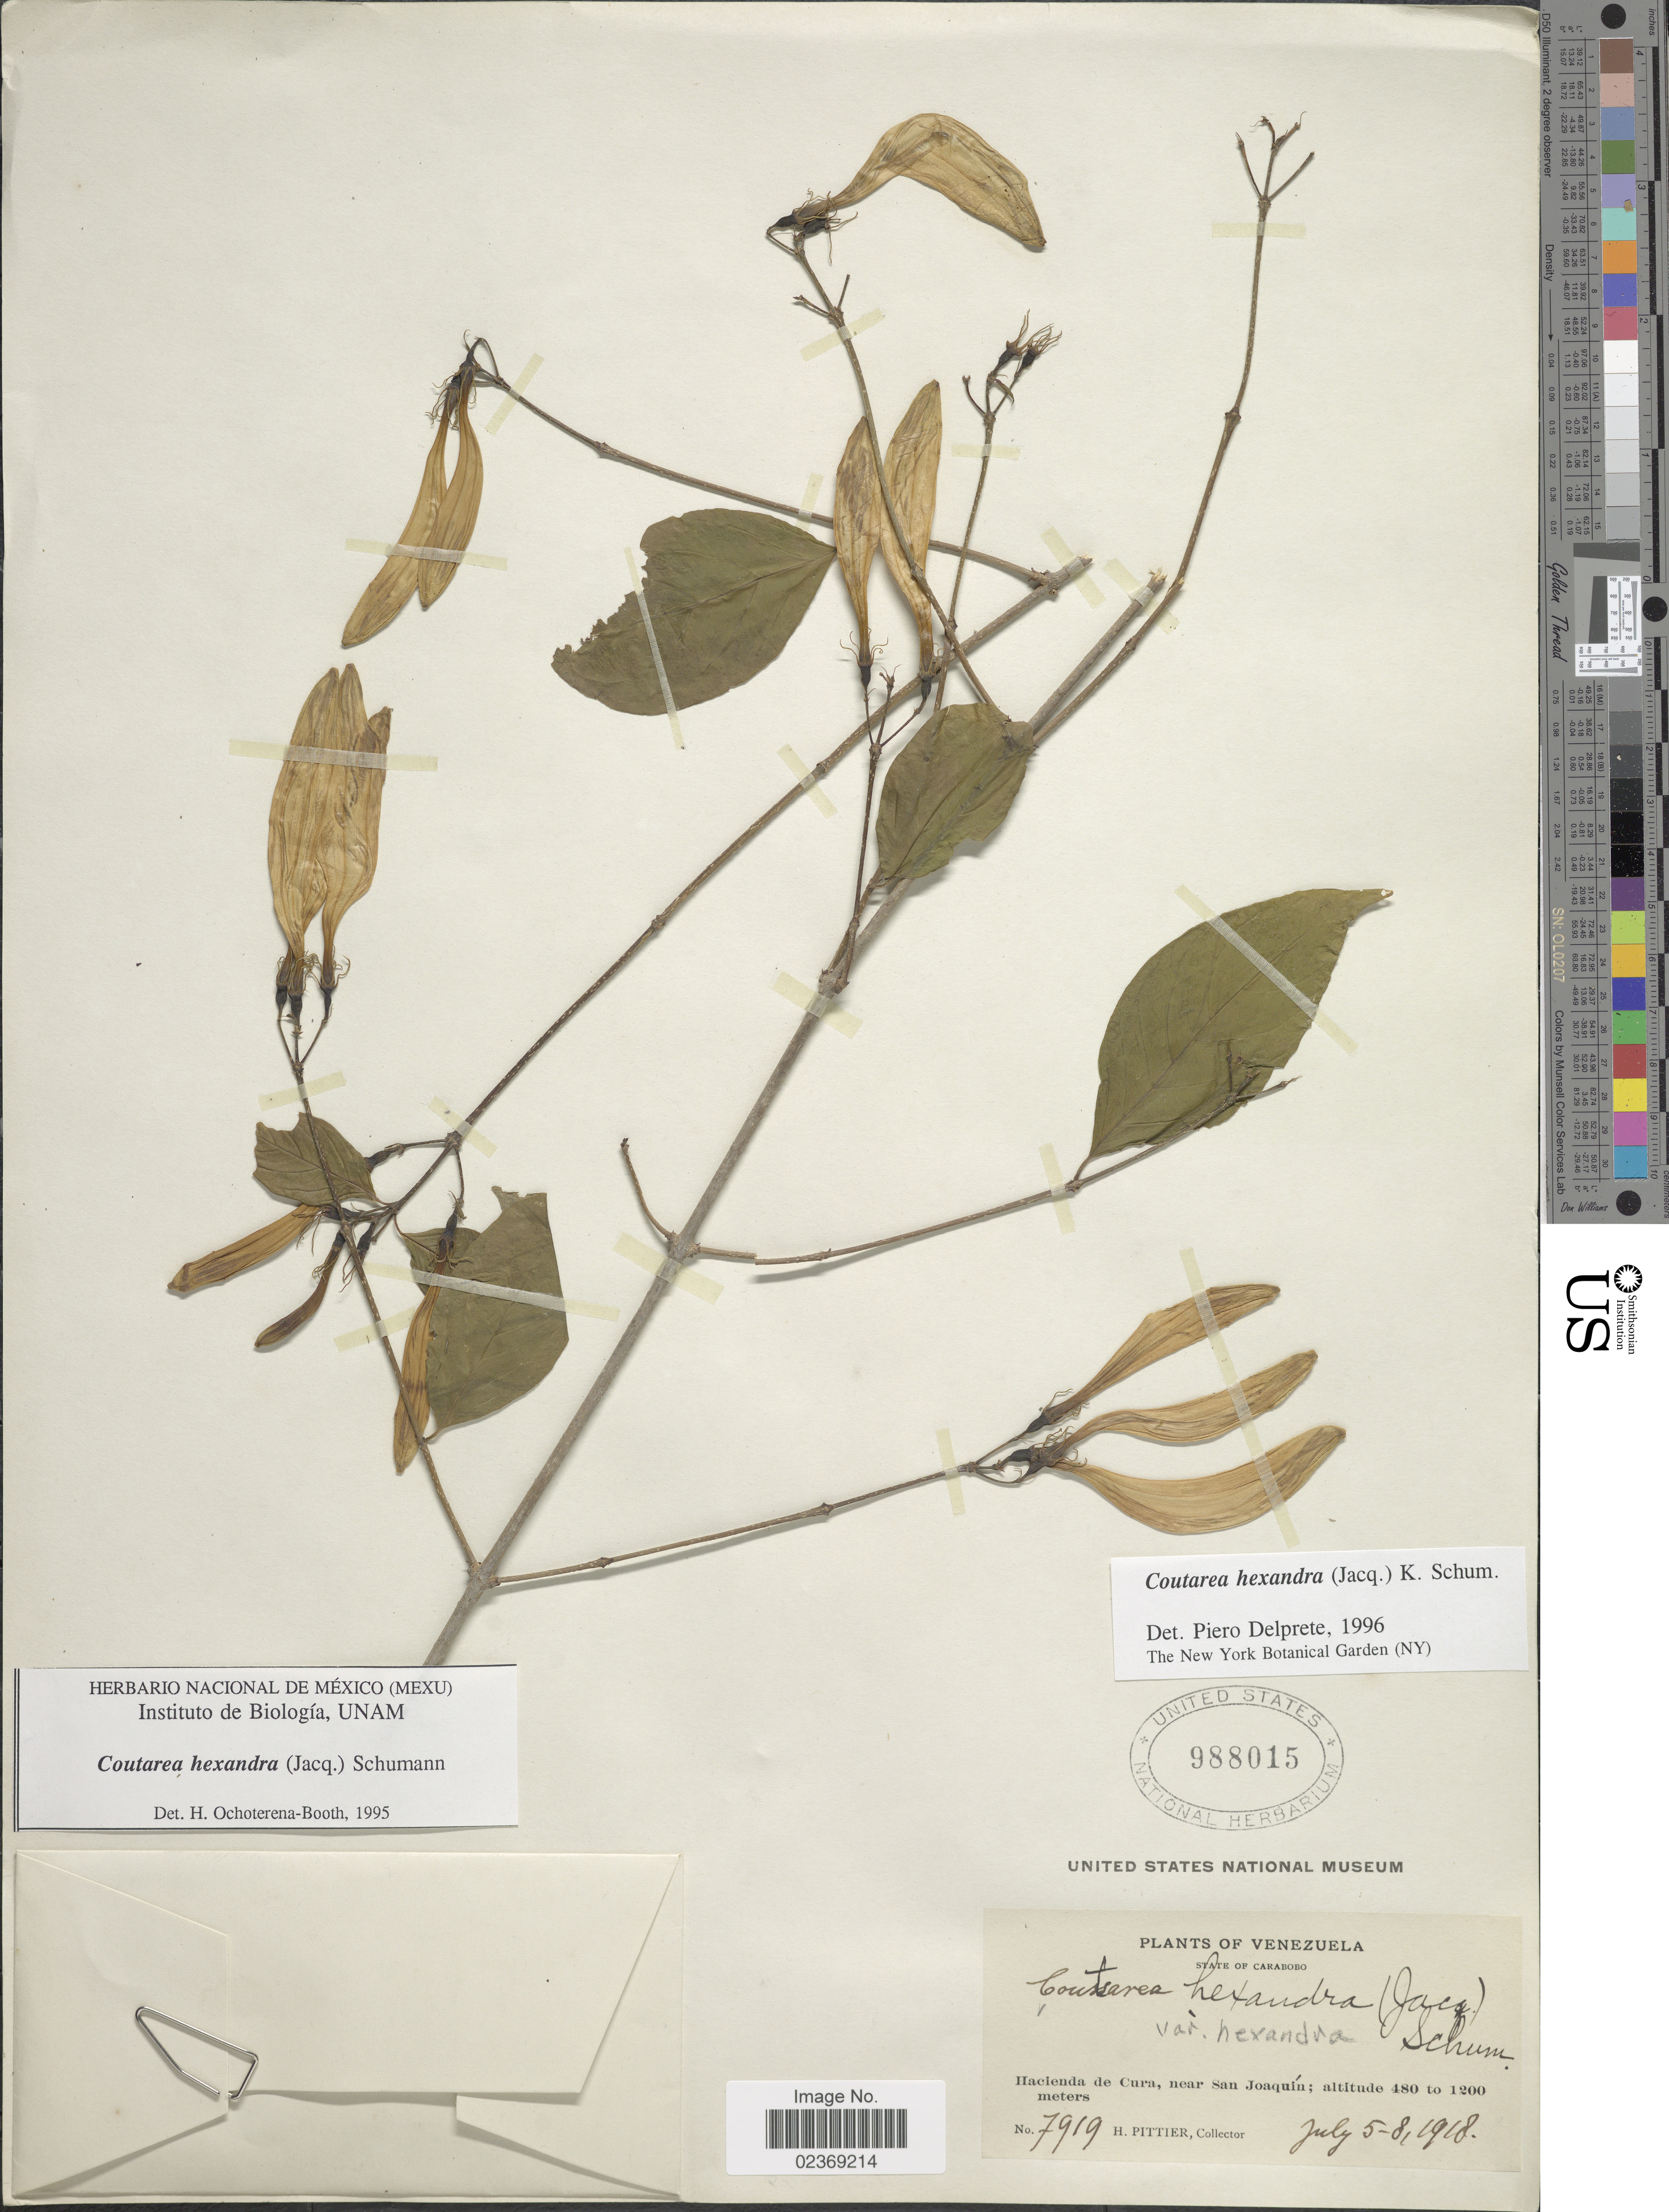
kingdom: Plantae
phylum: Tracheophyta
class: Magnoliopsida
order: Gentianales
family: Rubiaceae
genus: Coutarea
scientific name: Coutarea hexandra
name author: (Jacq.) K. Schum.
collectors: H. F. Pittier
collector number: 7919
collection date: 1918-07-05/1918-07-08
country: Venezuela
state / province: Carabobo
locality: Hacienda de Cura, near San Joaquin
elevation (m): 480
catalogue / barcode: US 988015